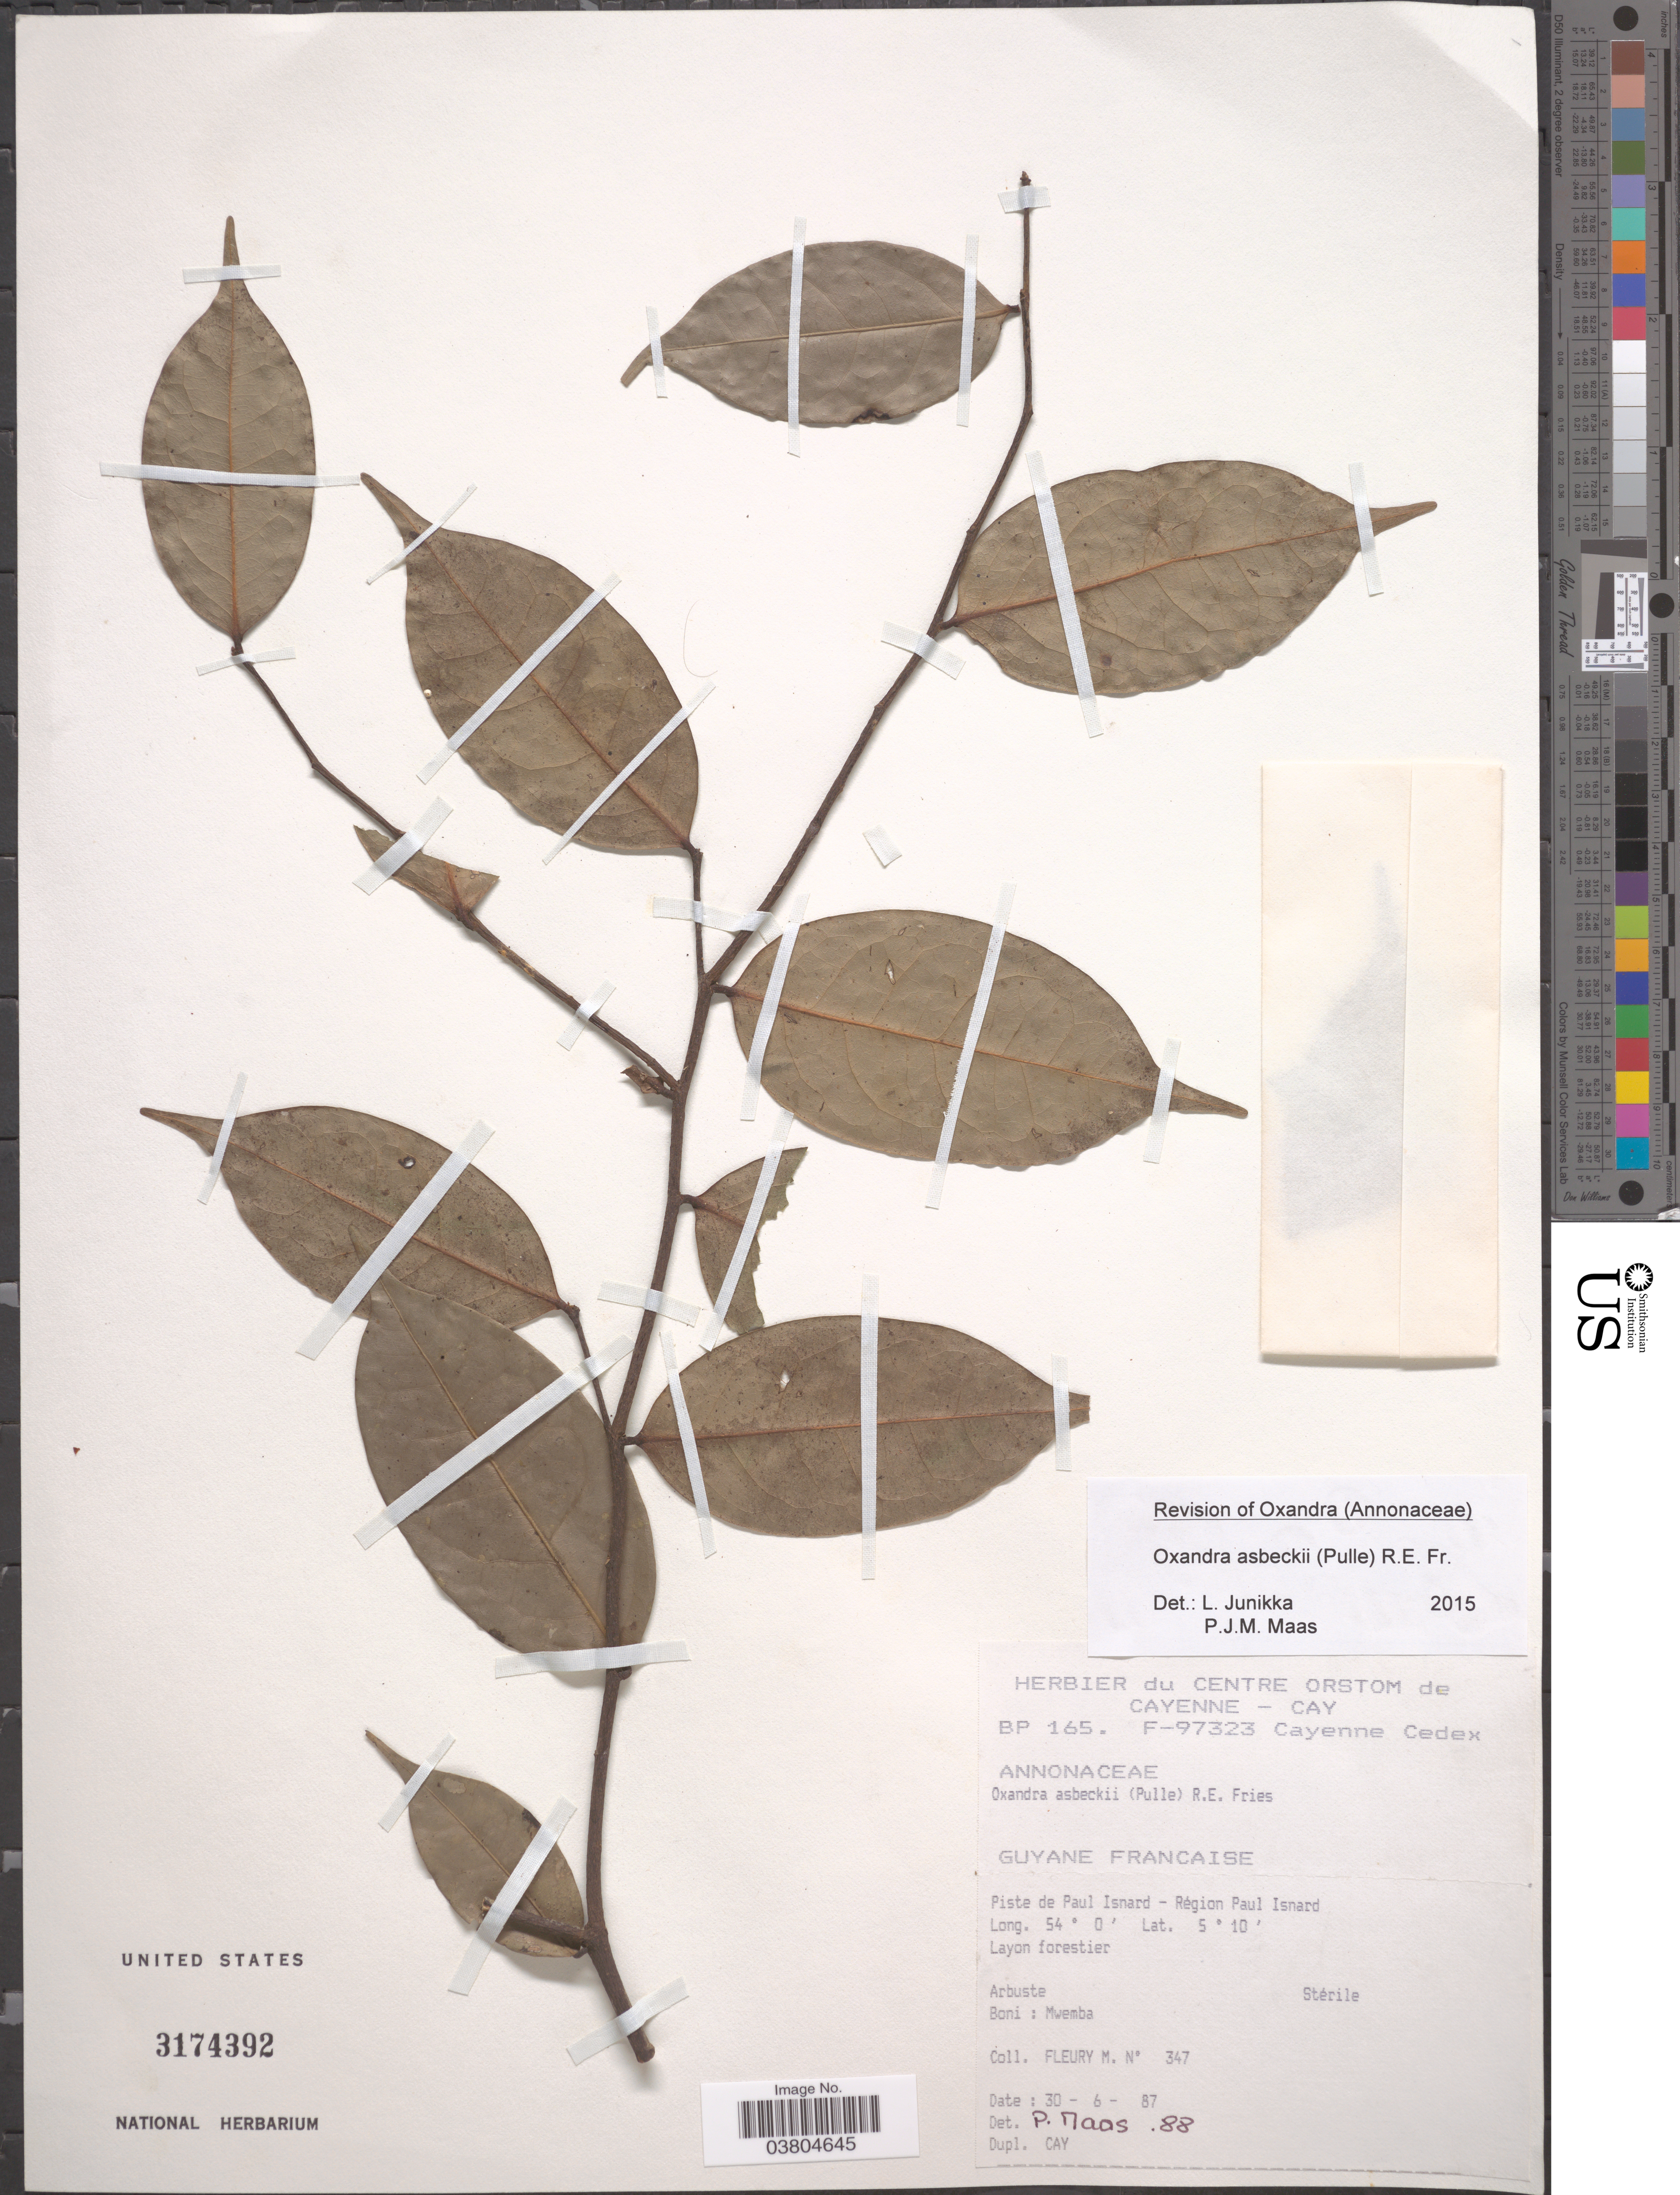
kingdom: Plantae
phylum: Tracheophyta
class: Magnoliopsida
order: Magnoliales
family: Annonaceae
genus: Oxandra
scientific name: Oxandra asbecki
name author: (Pulle) R.E. Fr.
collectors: M. Fleury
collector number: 347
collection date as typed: Transcribed d/m/y: 30/6/87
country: French Guiana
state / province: Cayenne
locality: Guyane Francaise. Piste de Paul Isnard - Région Paul Isnard.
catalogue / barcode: US 3174392